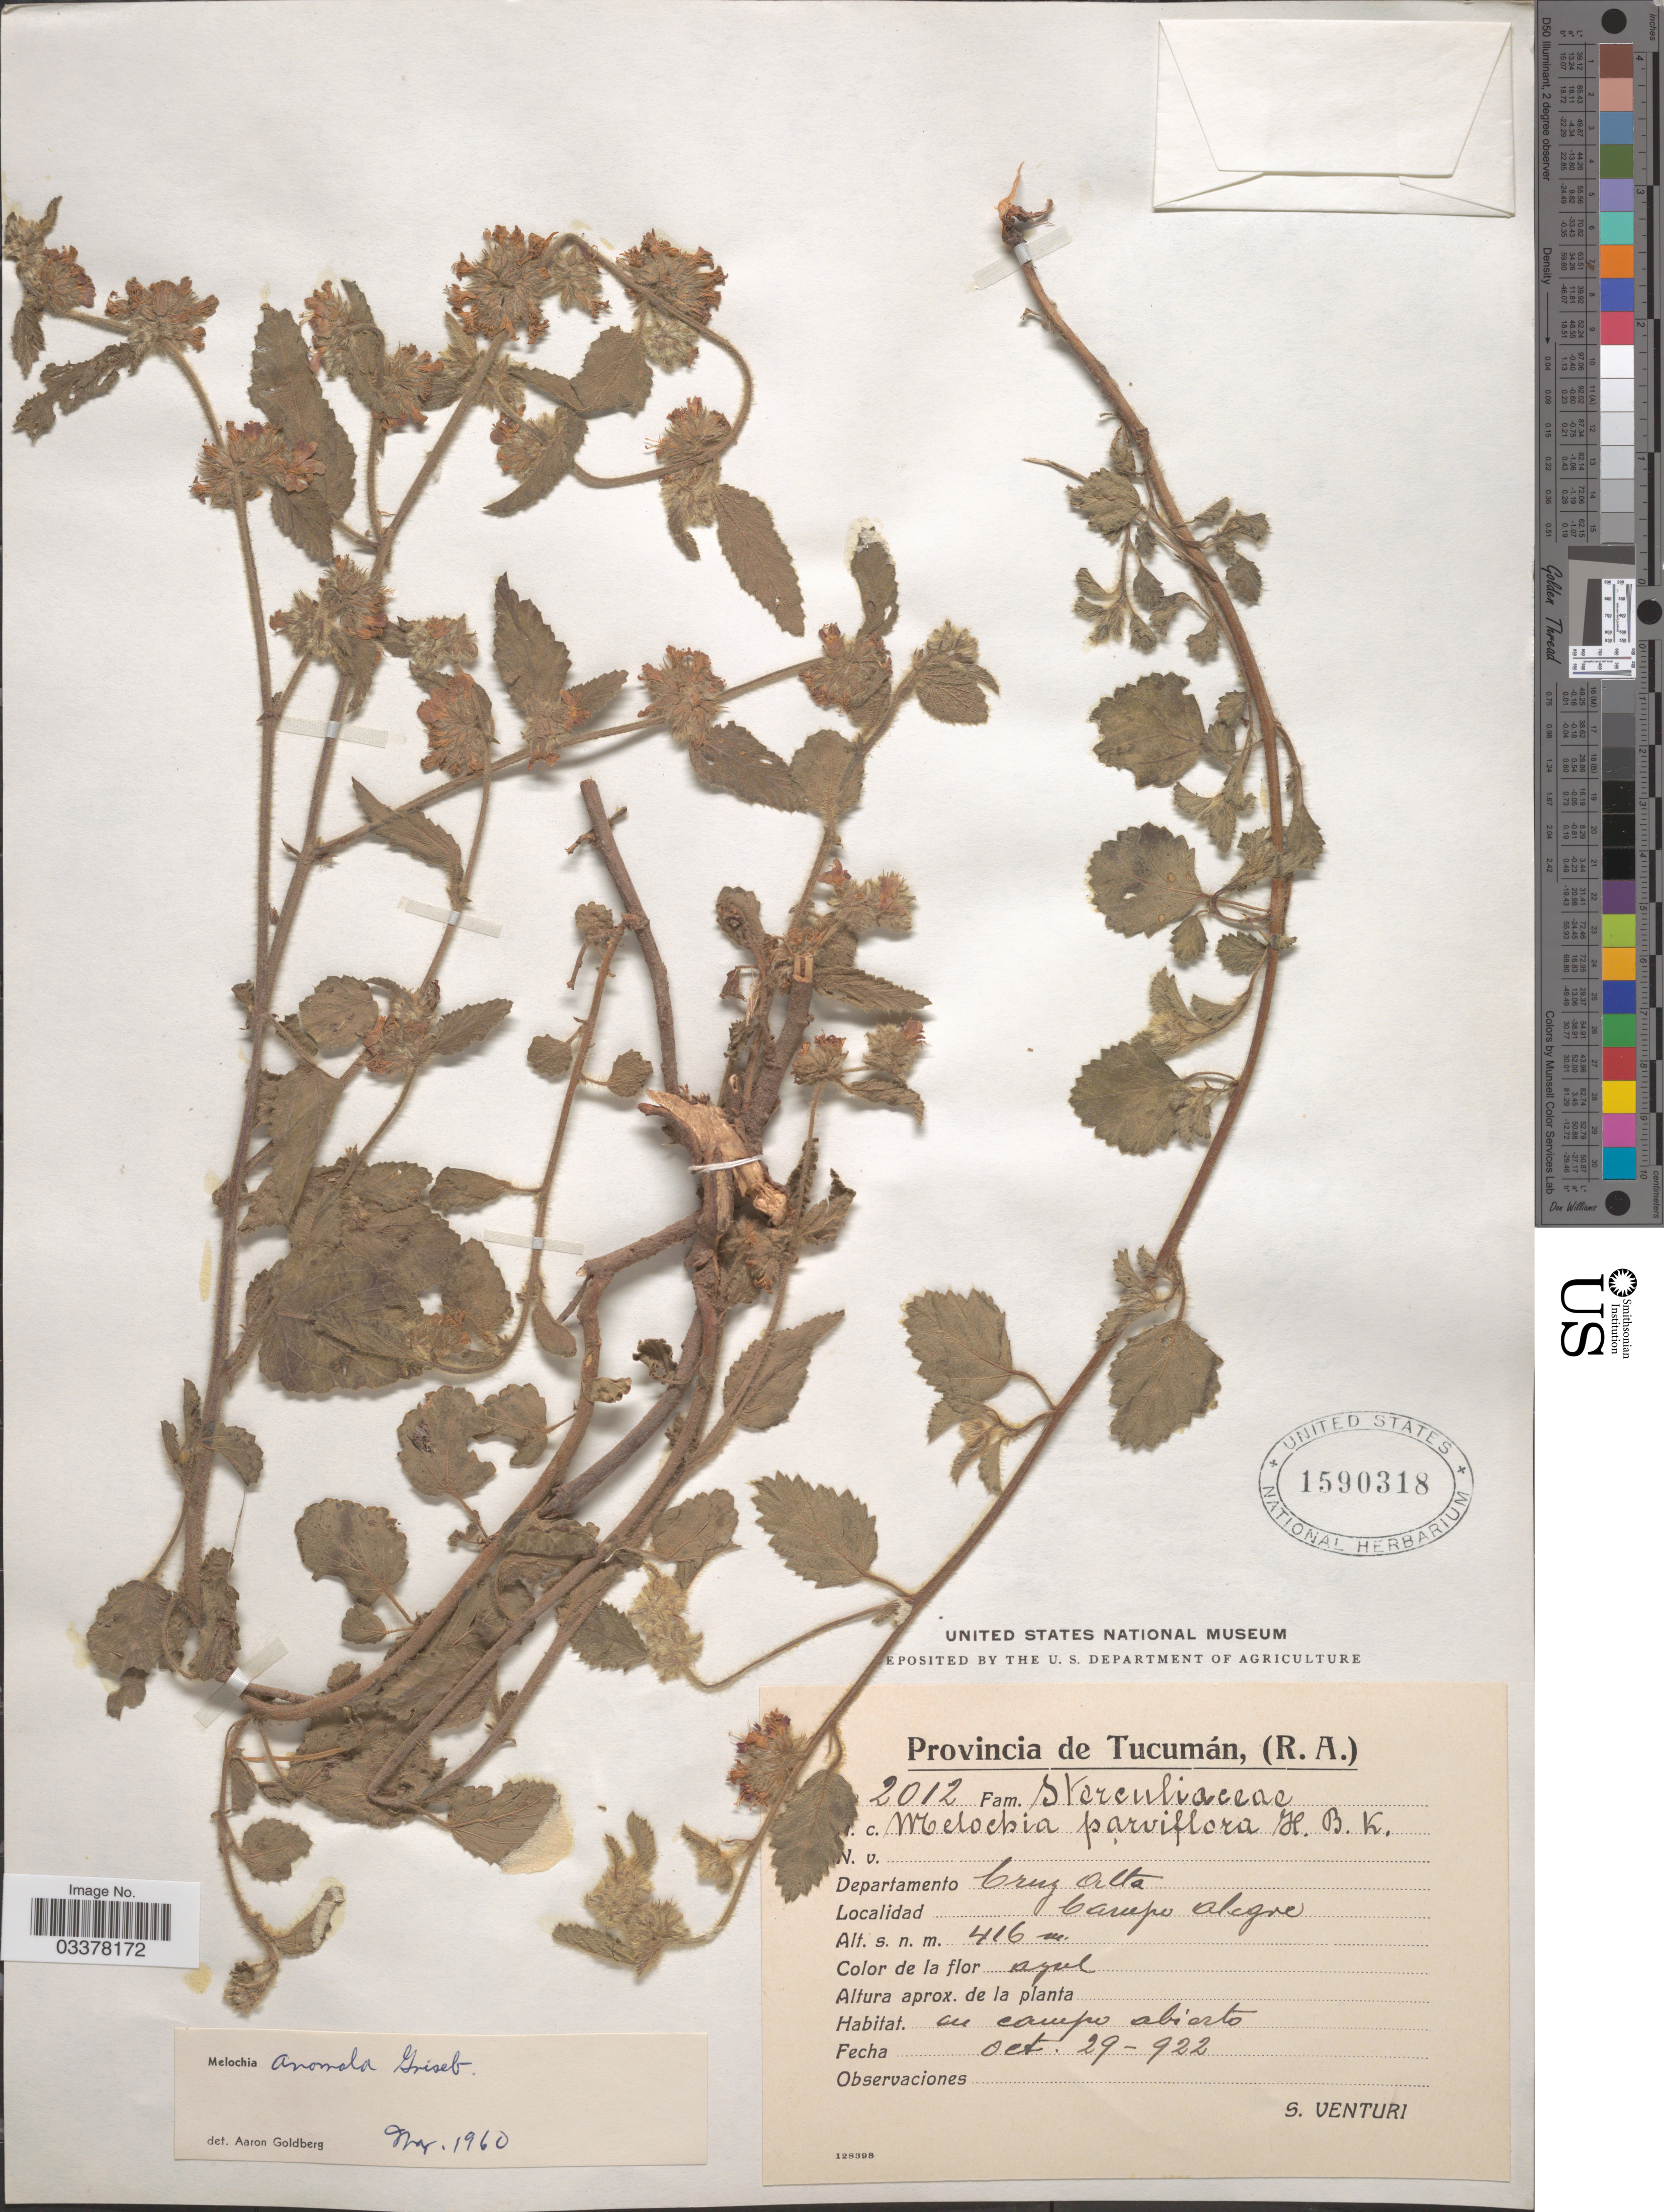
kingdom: Plantae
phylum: Tracheophyta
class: Magnoliopsida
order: Malvales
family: Malvaceae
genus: Melochia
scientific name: Melochia anomala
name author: Griseb.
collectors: S. Venturi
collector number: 2012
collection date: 1922-10-29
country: Argentina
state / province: Tucuman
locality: Departamento Cruz Alta. Campo Alegre.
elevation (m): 416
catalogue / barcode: US 1590318